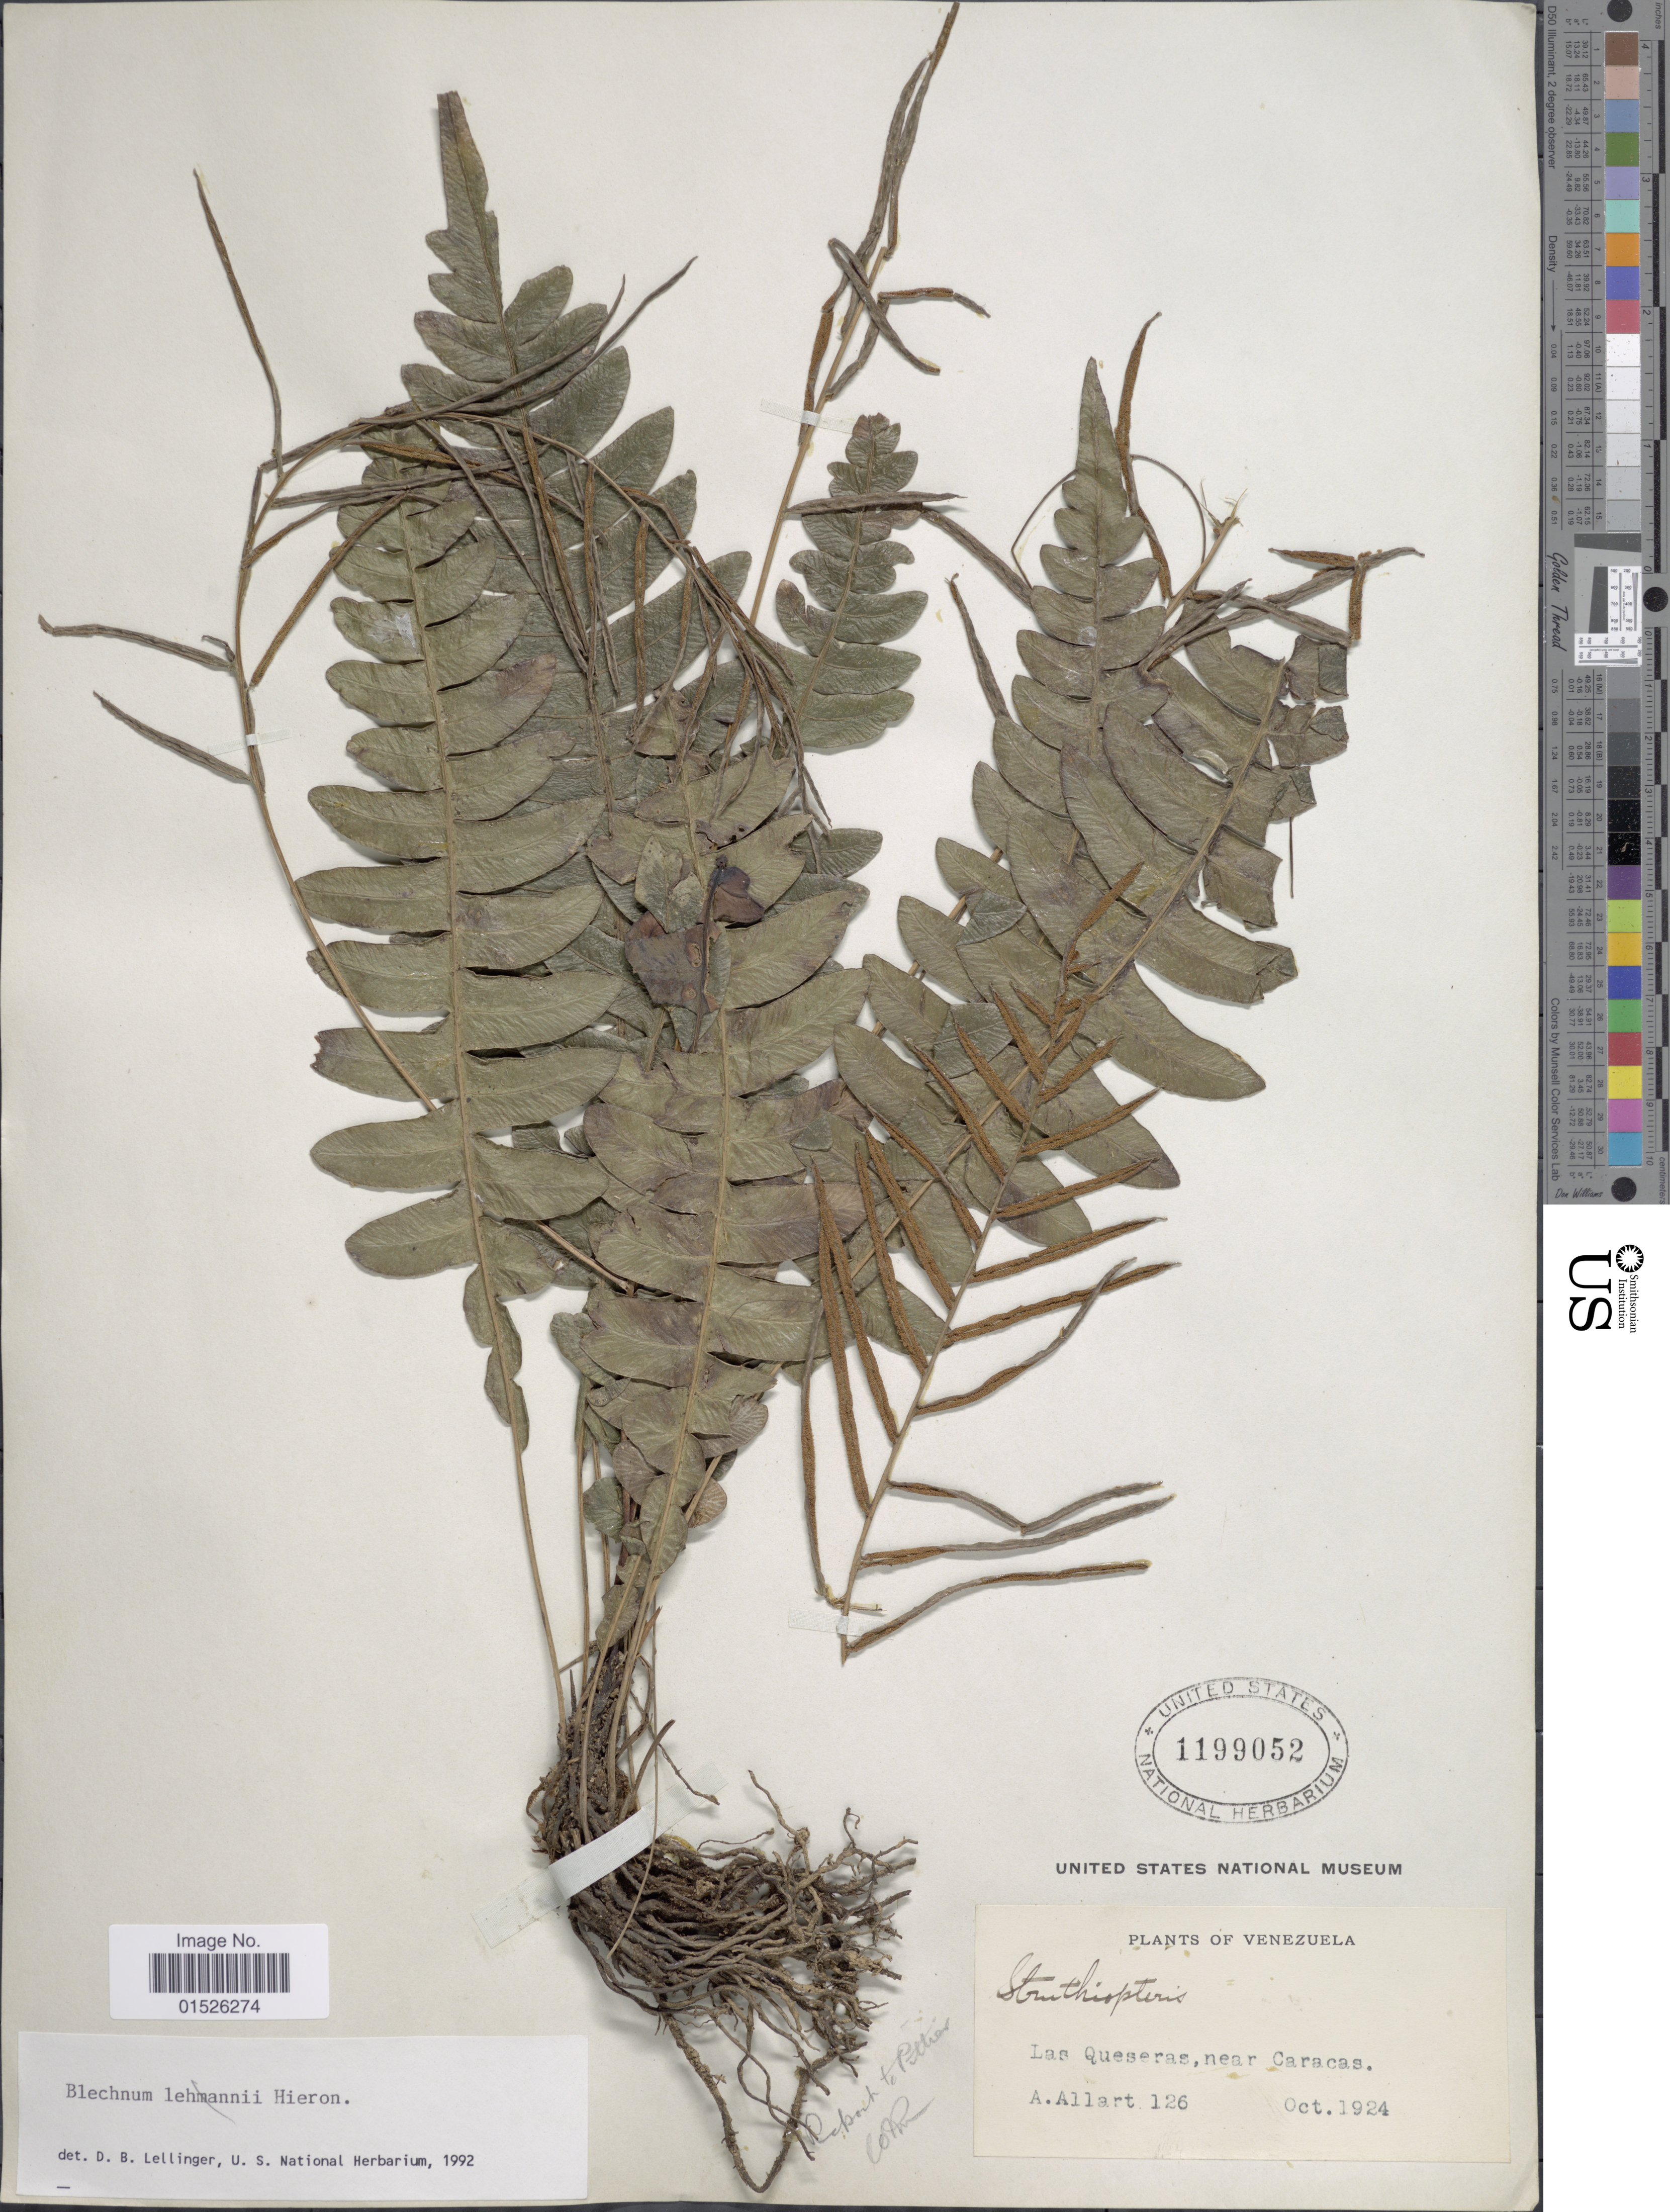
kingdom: Plantae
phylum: Tracheophyta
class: Polypodiopsida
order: Polypodiales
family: Blechnaceae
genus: Blechnum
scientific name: Blechnum l'herminieri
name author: (Bory) C. Chr.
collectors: A. Allart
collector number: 126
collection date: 1924-10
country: Venezuela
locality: Venzezuela, Las Queseras, near Caracas.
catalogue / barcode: US 1199052